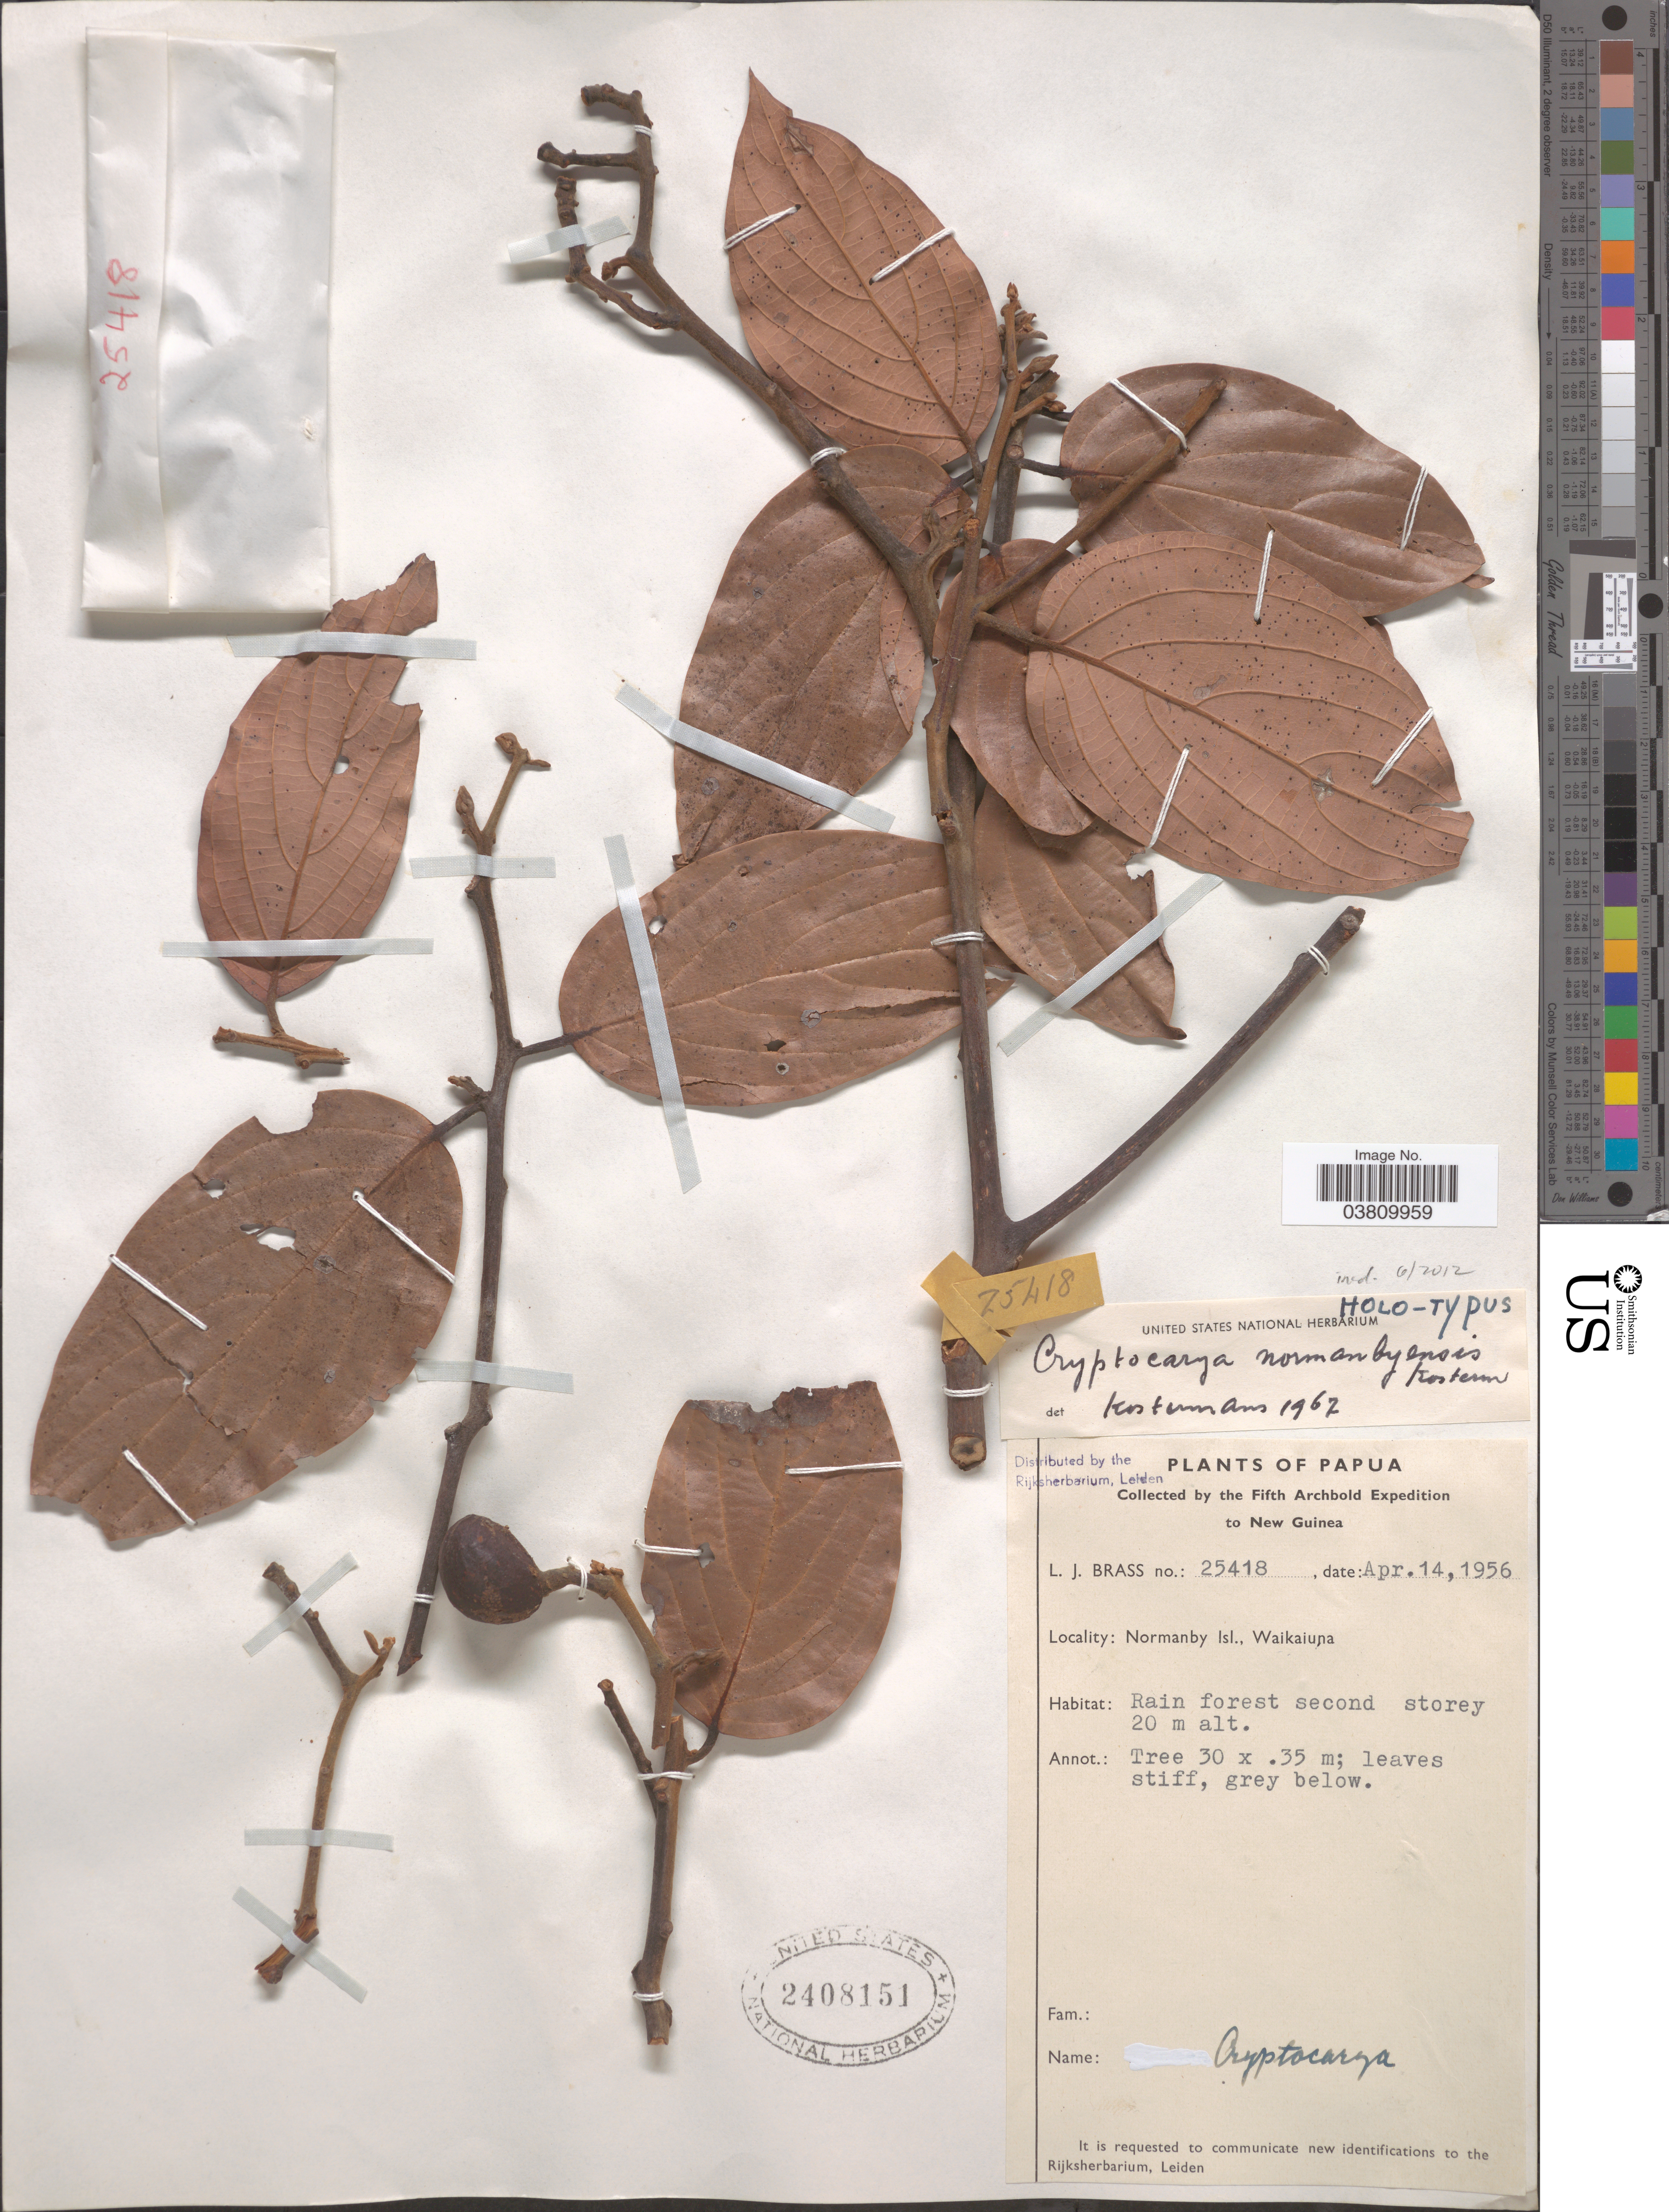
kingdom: Plantae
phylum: Tracheophyta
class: Magnoliopsida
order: Laurales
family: Lauraceae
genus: Cryptocarya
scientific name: Cryptocarya sp.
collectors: L. J. Brass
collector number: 25418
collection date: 1956-04-14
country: Papua New Guinea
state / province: Milne Bay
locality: New Guinea. Normanby Isl., Waikaiuna.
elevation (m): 20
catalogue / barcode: US 2408151